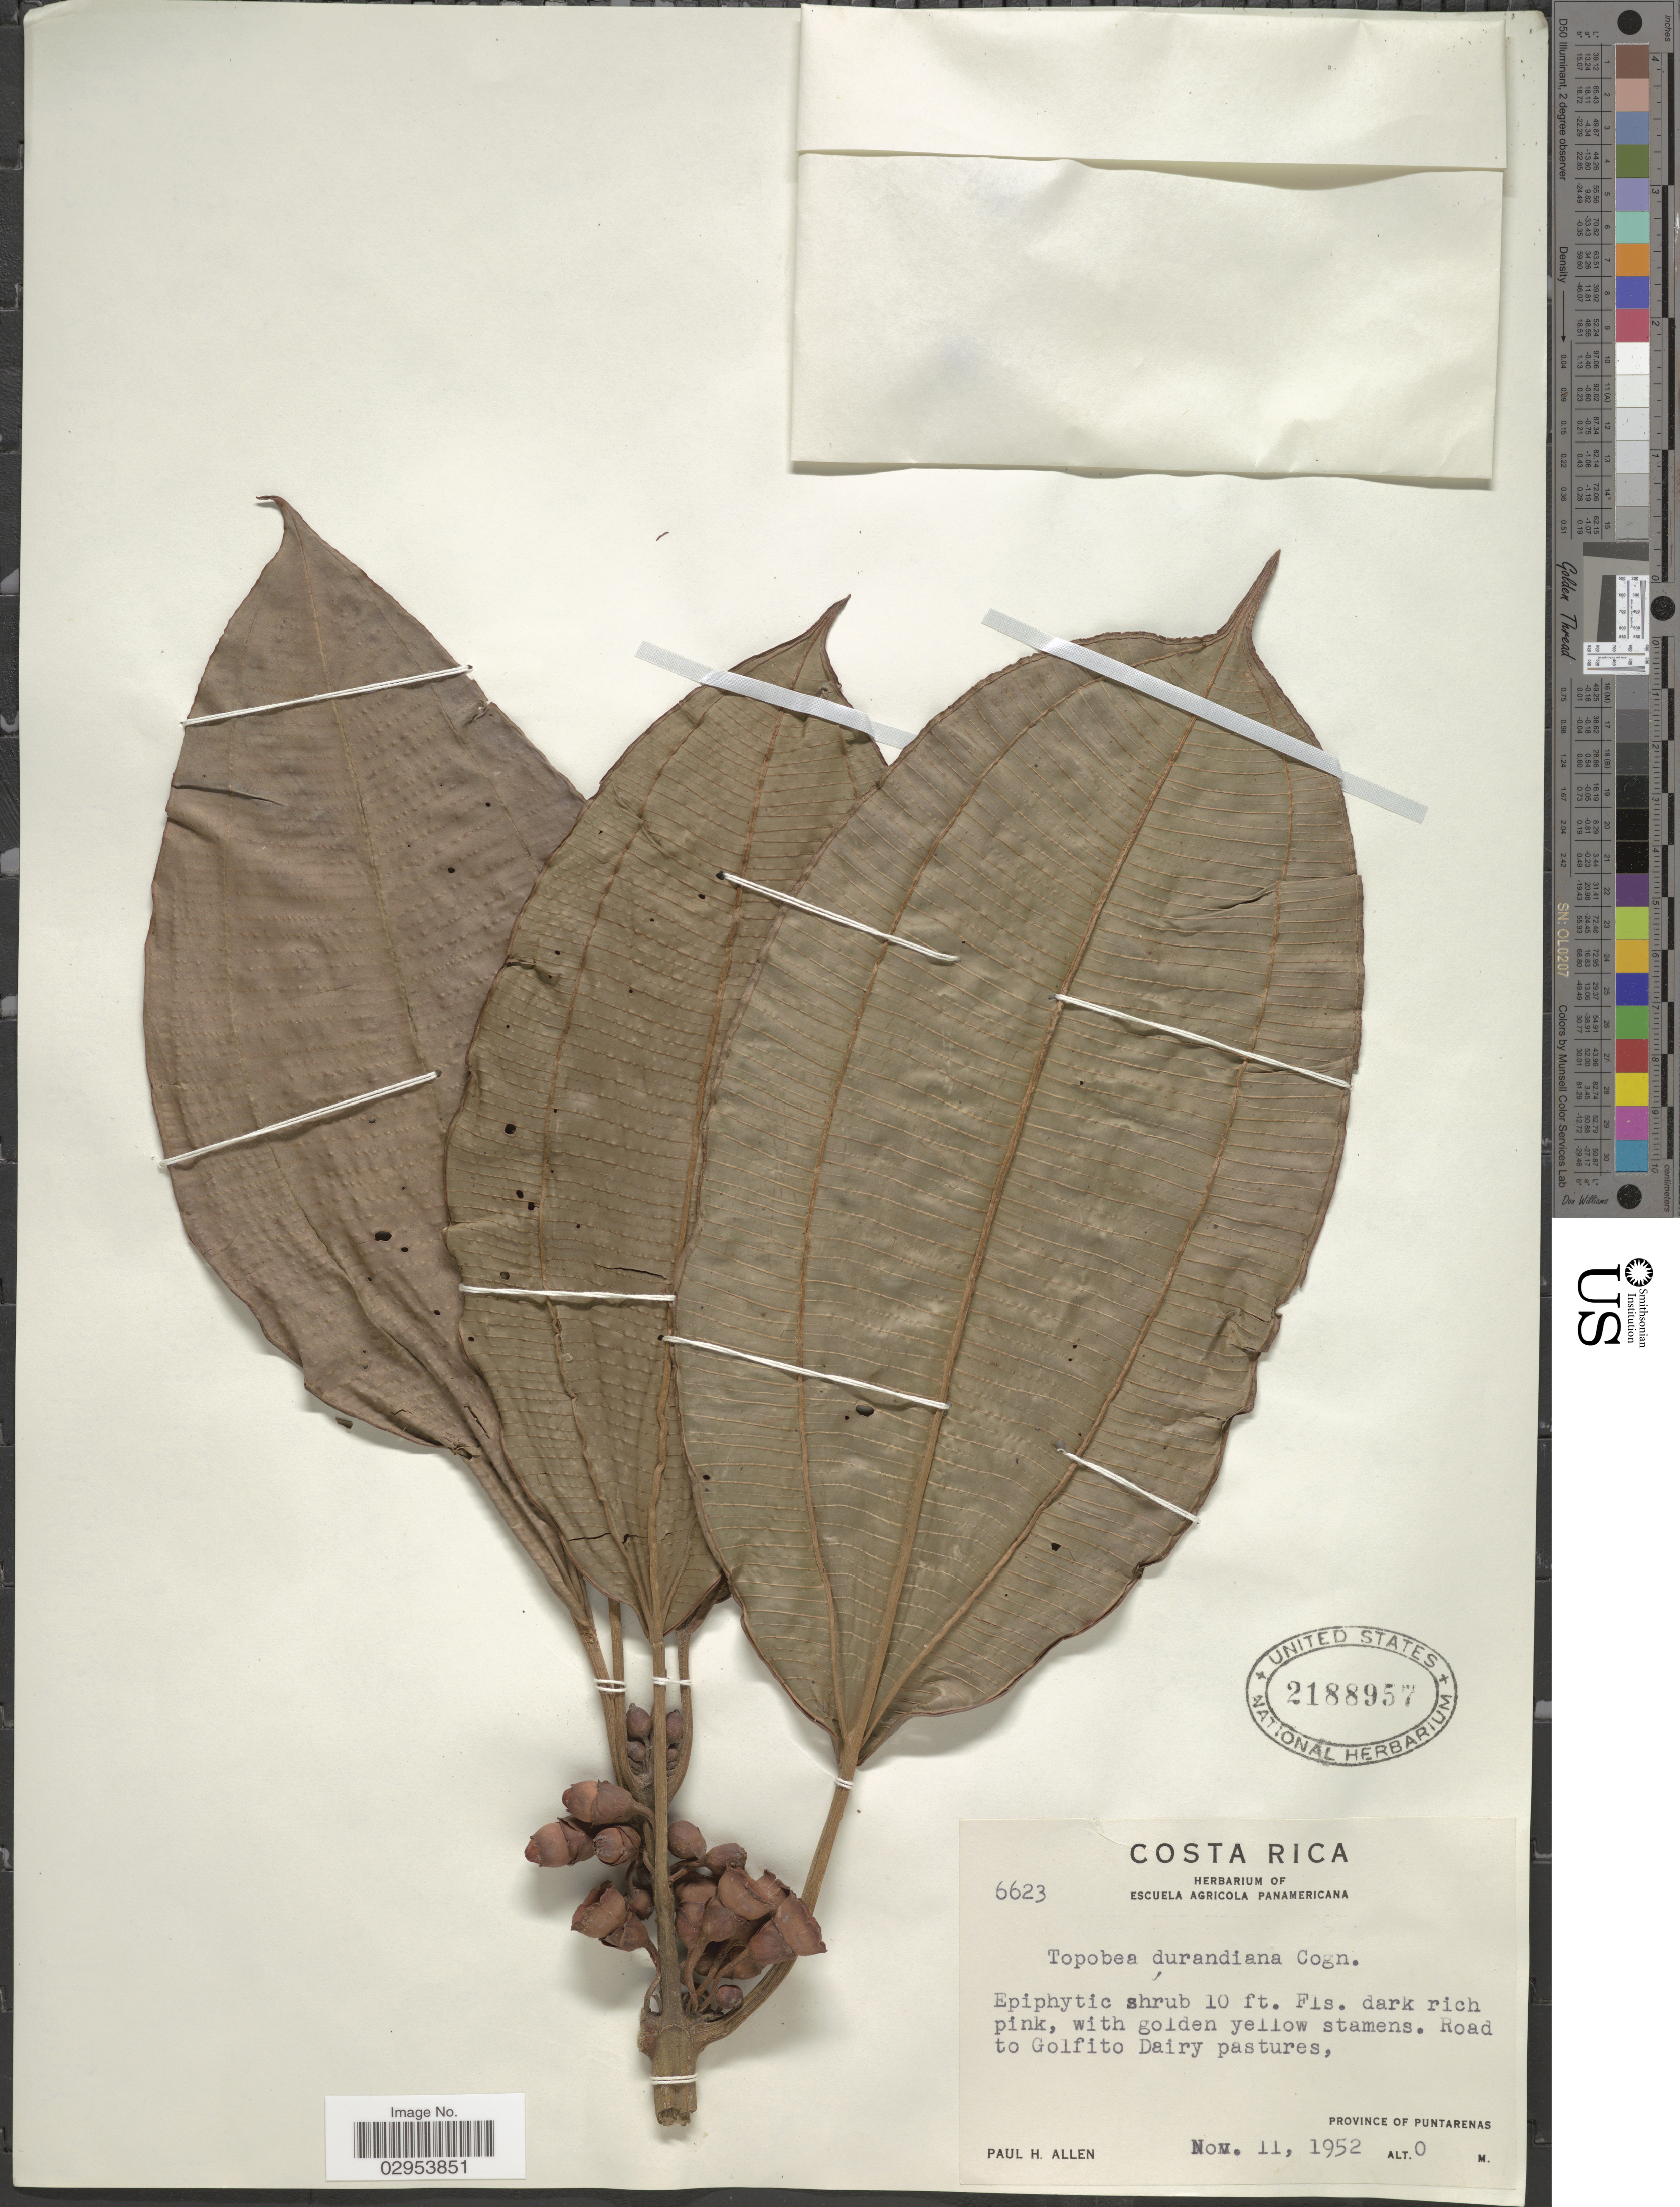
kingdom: Plantae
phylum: Tracheophyta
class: Magnoliopsida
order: Myrtales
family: Melastomataceae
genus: Topobea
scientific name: Topobea maurofernandeziana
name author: Cogn.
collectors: P. H. Allen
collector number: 6623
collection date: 1952-11-11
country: Costa Rica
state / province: Puntarenas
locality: Road to Golfito Dairy pastures.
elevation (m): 0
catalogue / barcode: US 2188957